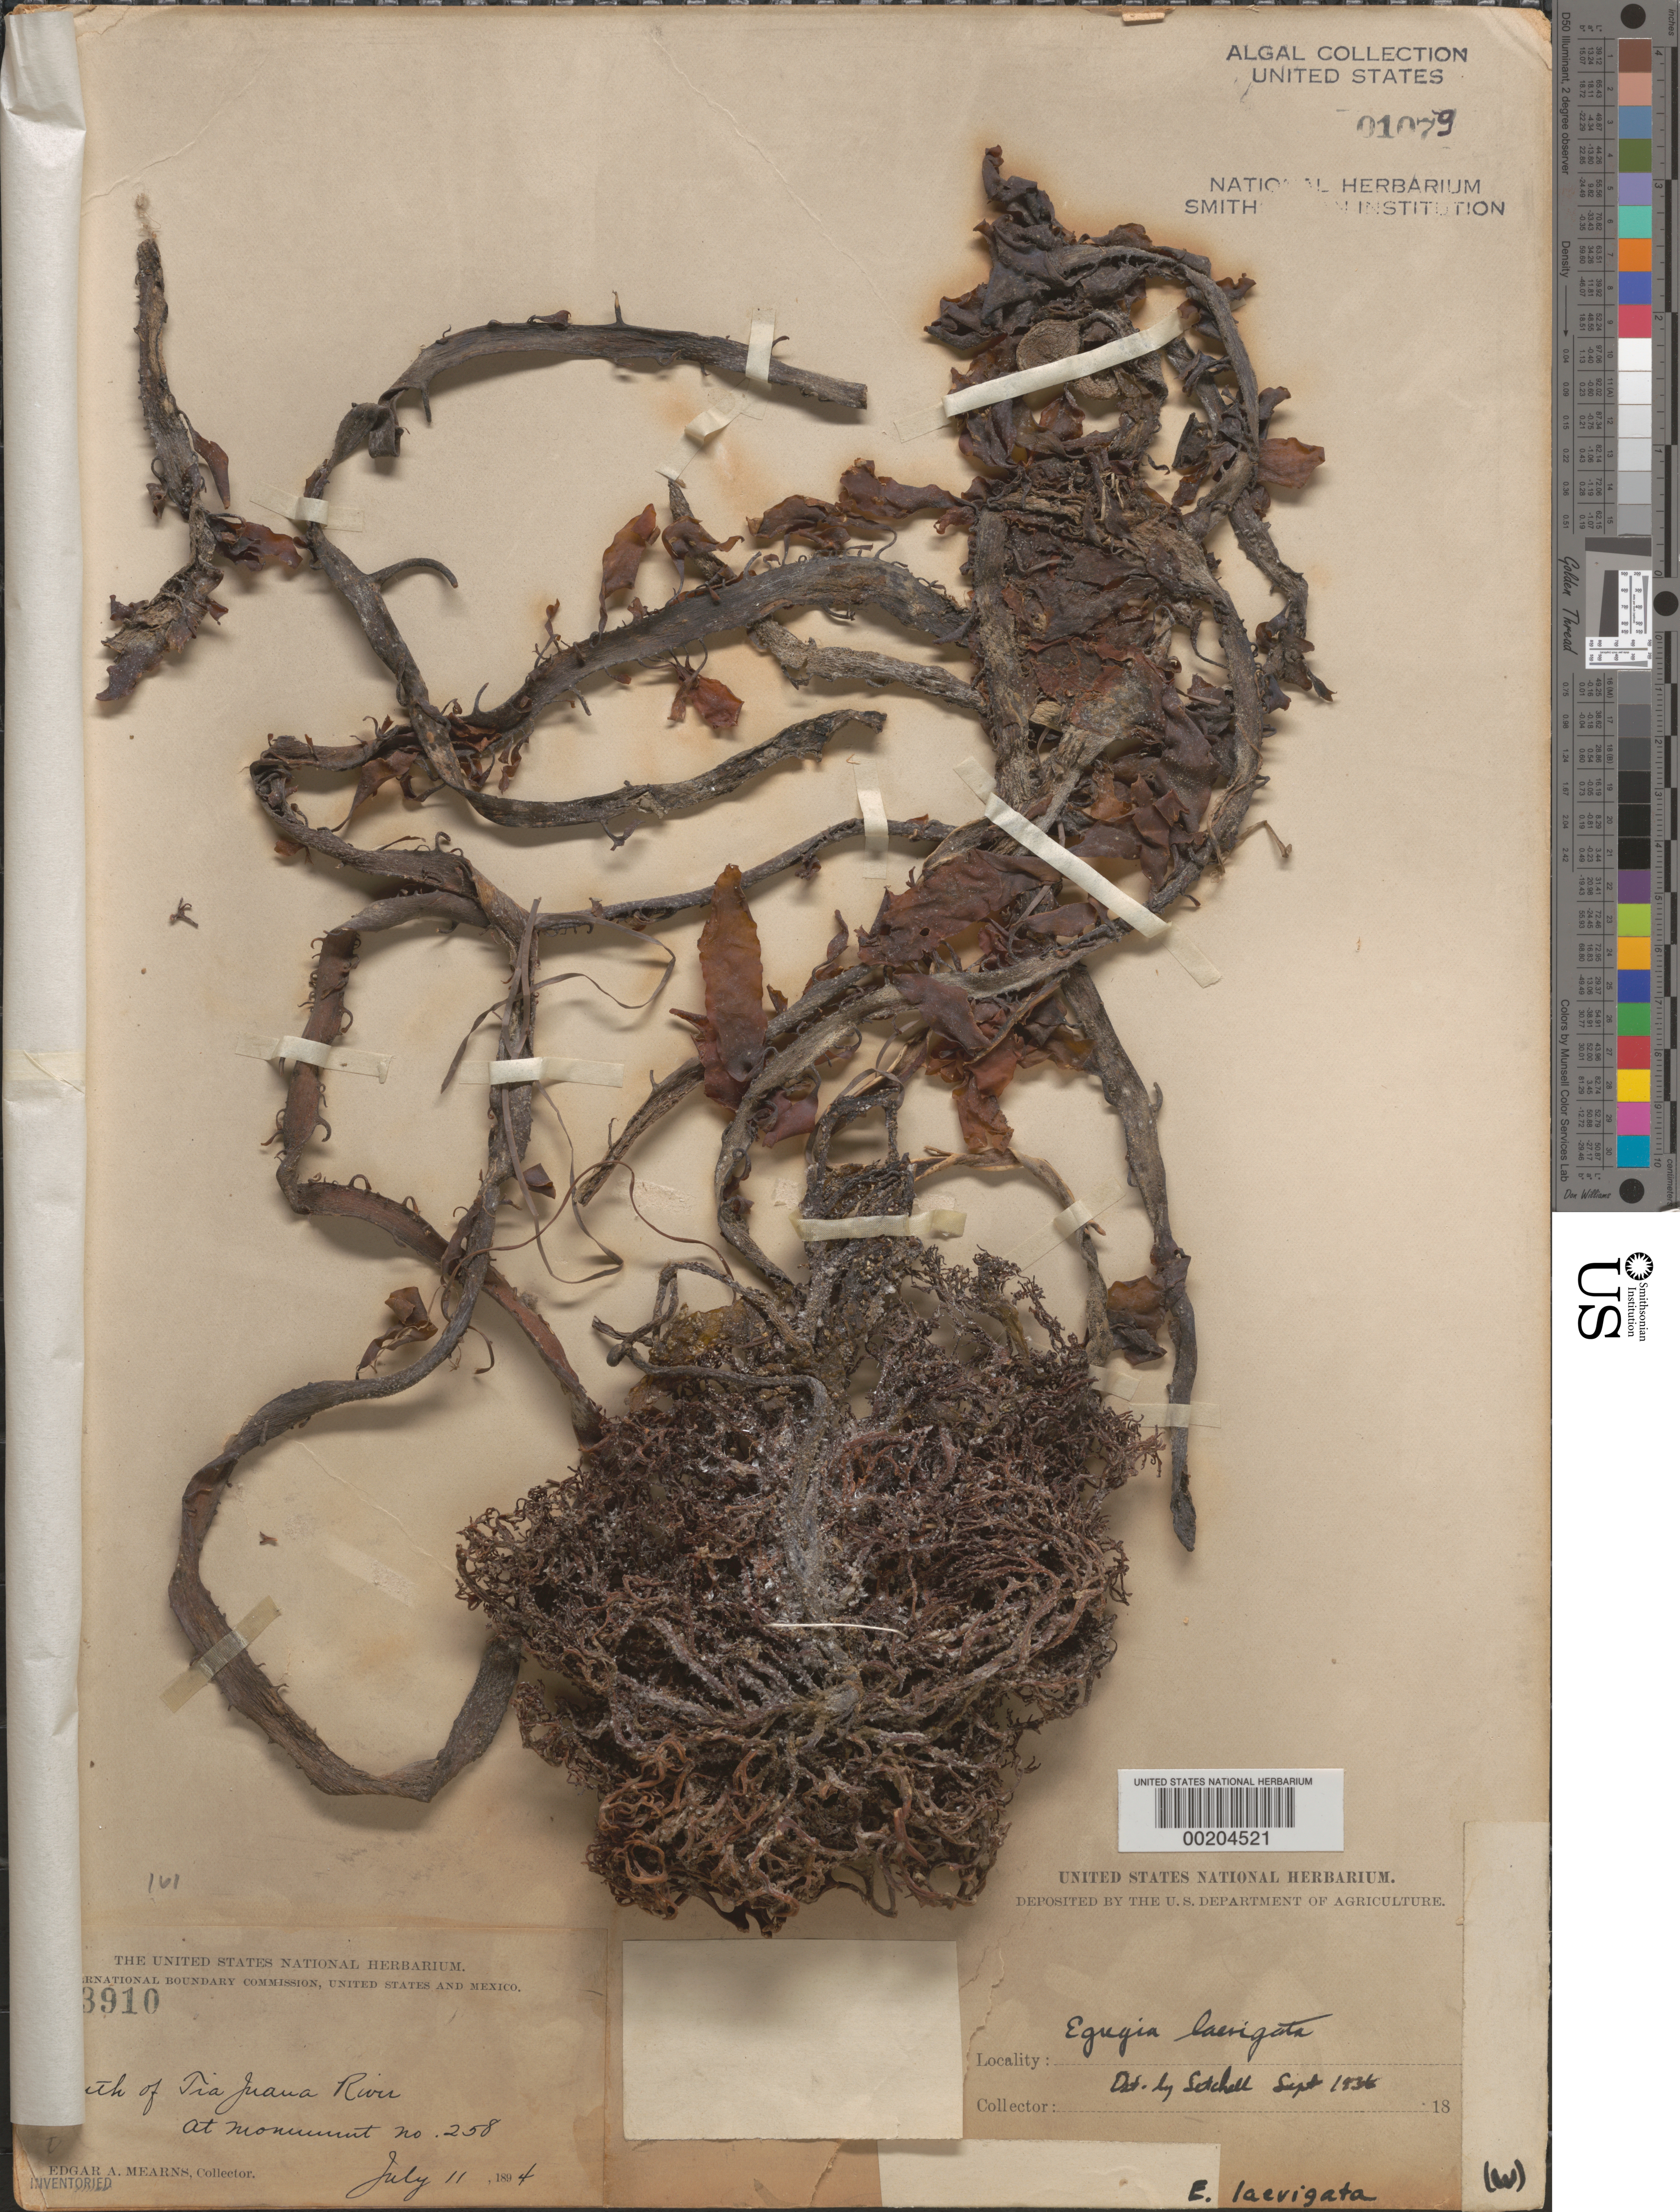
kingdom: Chromista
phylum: Ochrophyta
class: Phaeophyceae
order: Laminariales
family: Lessoniaceae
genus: Egregia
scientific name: Egregia menziesii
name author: (Turner) Aresch.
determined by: Algae name updating Project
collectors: E. A. Mearns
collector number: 3910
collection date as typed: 11 Jul 1894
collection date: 1894-07-11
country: Mexico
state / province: Baja California Norte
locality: Tijuana River mouth, monument no. 258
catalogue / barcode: US 1079